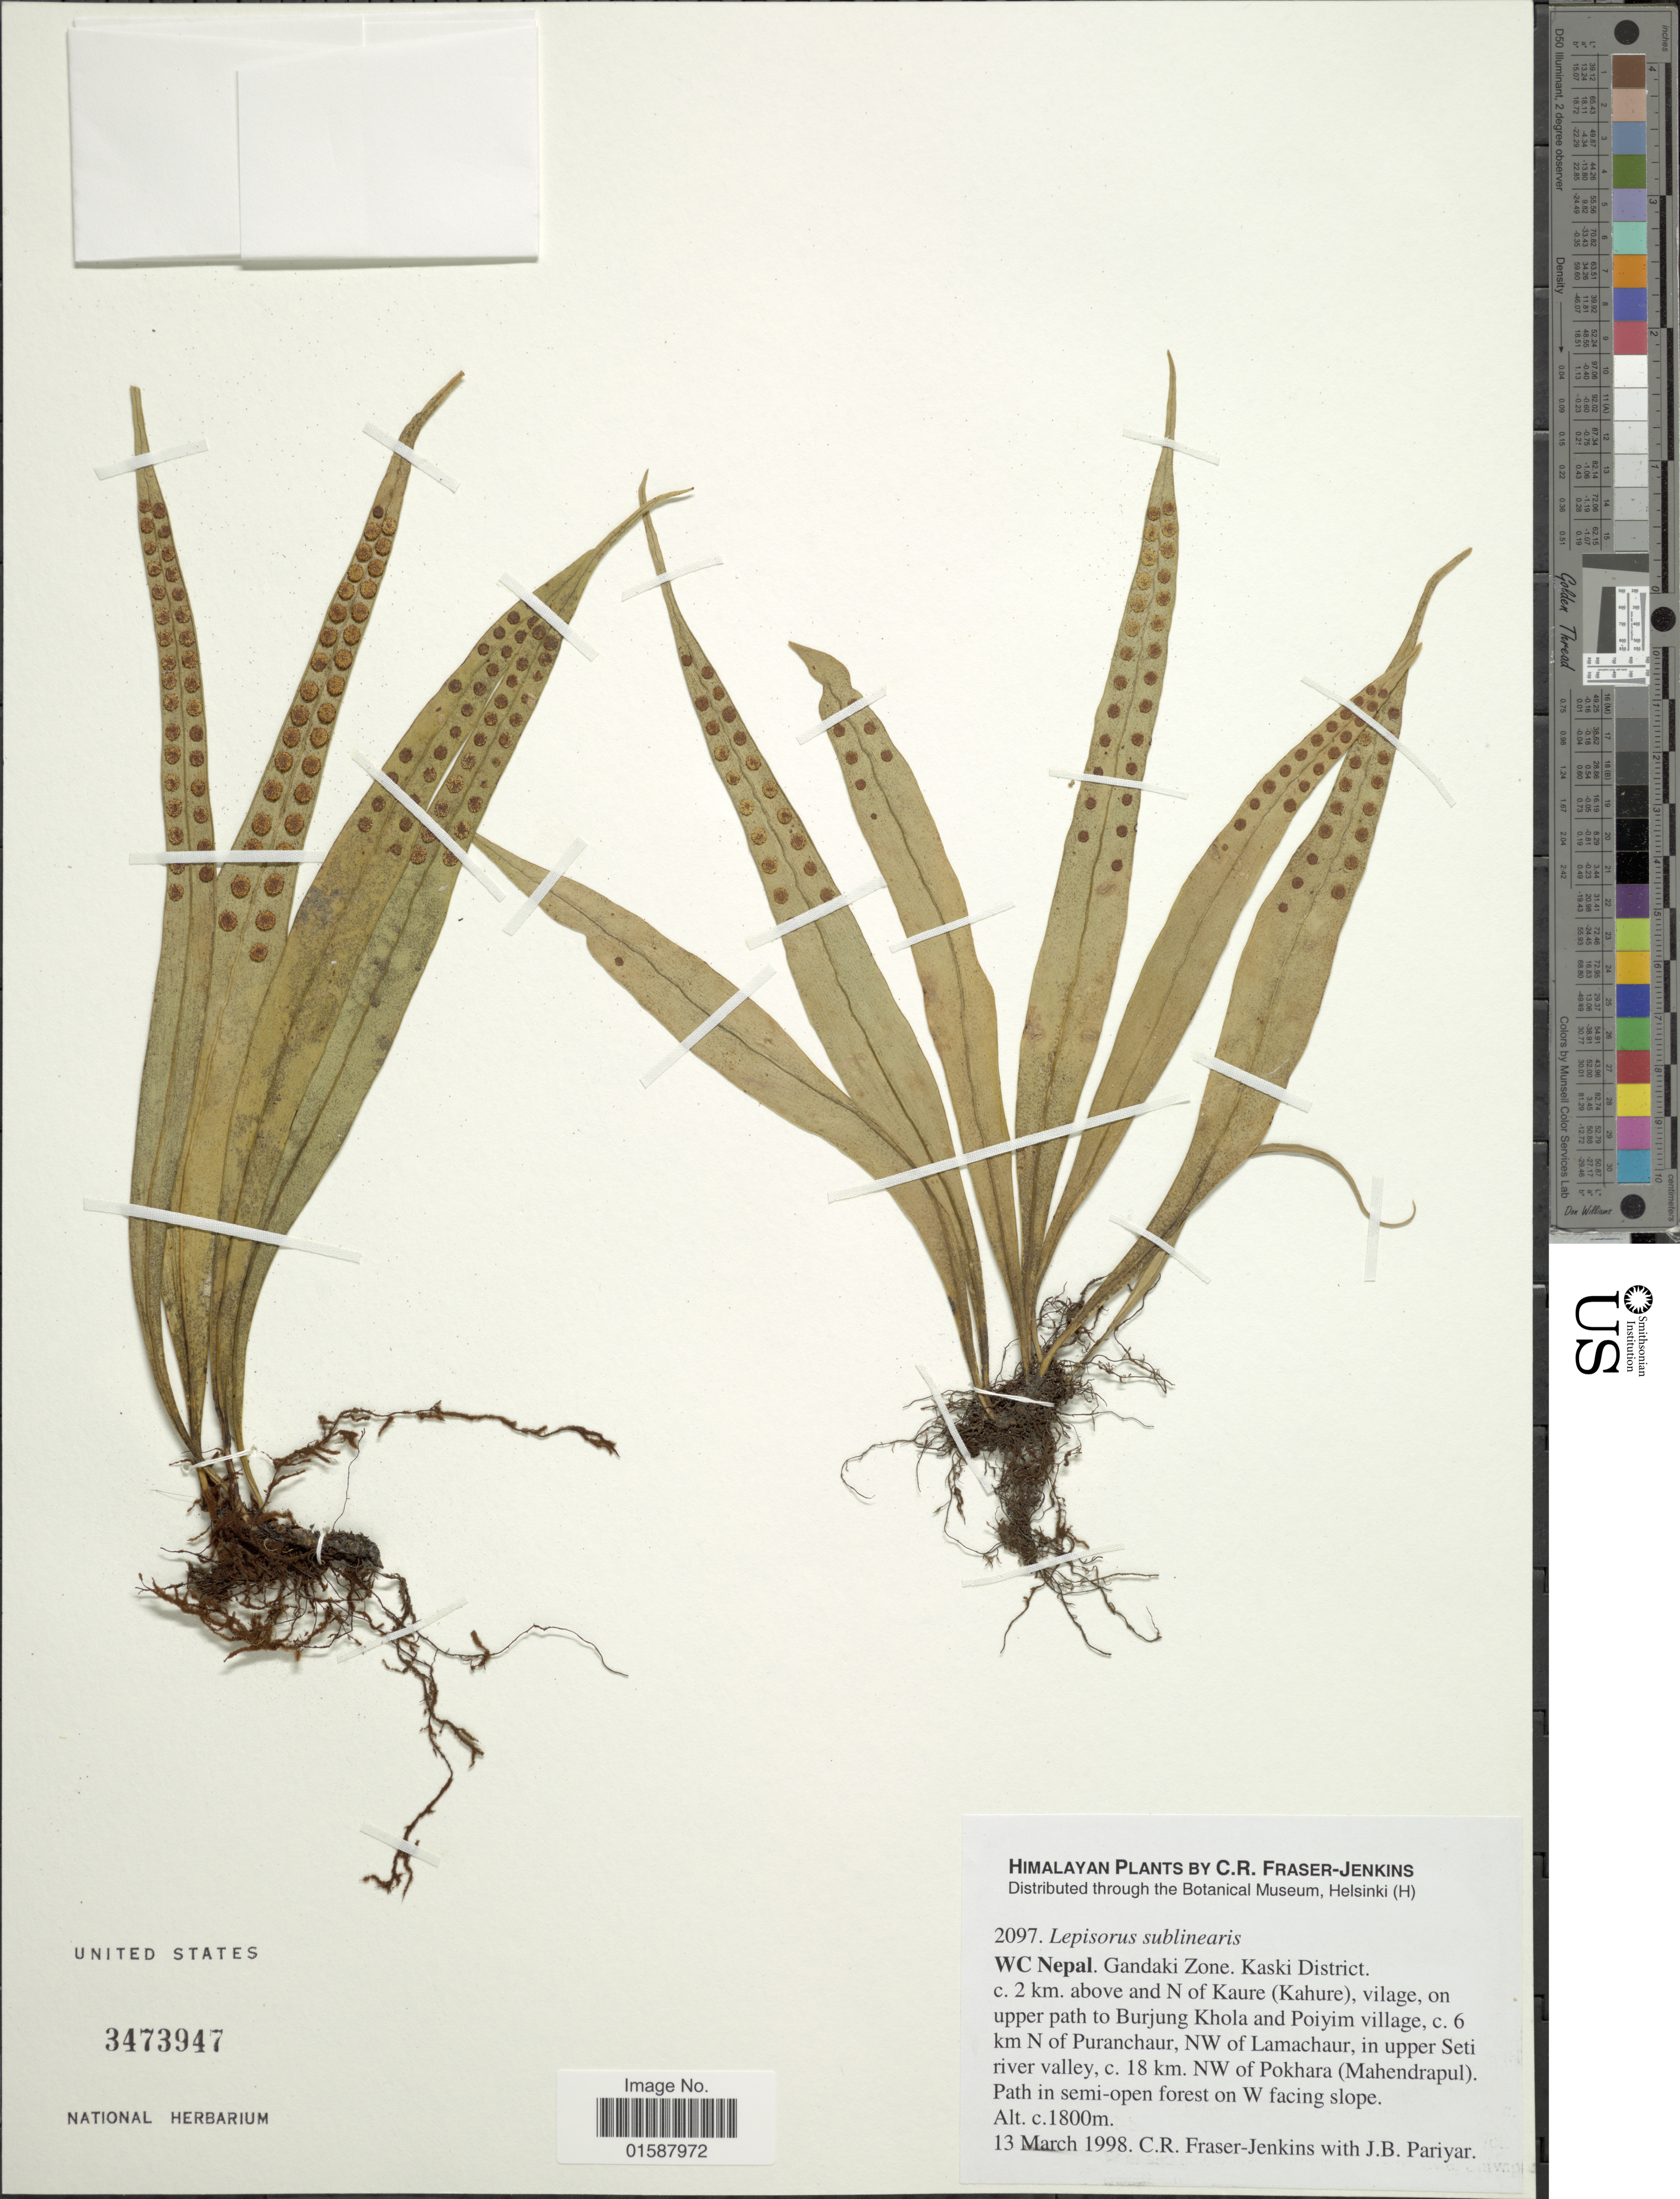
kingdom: Plantae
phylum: Tracheophyta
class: Polypodiopsida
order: Polypodiales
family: Polypodiaceae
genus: Lepisorus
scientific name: Lepisorus sublinearis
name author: (Baker ex Takeda) Ching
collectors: C. R. Fraser-Jenkins & J. Pariyar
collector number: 2097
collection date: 1998-03-13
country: Nepal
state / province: Gandaki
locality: Himalayan. WC Nepal. Kaski District. c. 2 km. above and N of Kaure (Kahure), village, on upper path to Burjung Khola and Poiyim village, c. 6 km N of Puranchur, NW of Lamachaur, in upper Seti river valley, c. 18 km. NW of Pokhara (Mahendrapul). Path in semi-open forest on W facing slope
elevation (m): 1800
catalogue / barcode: US 3473947